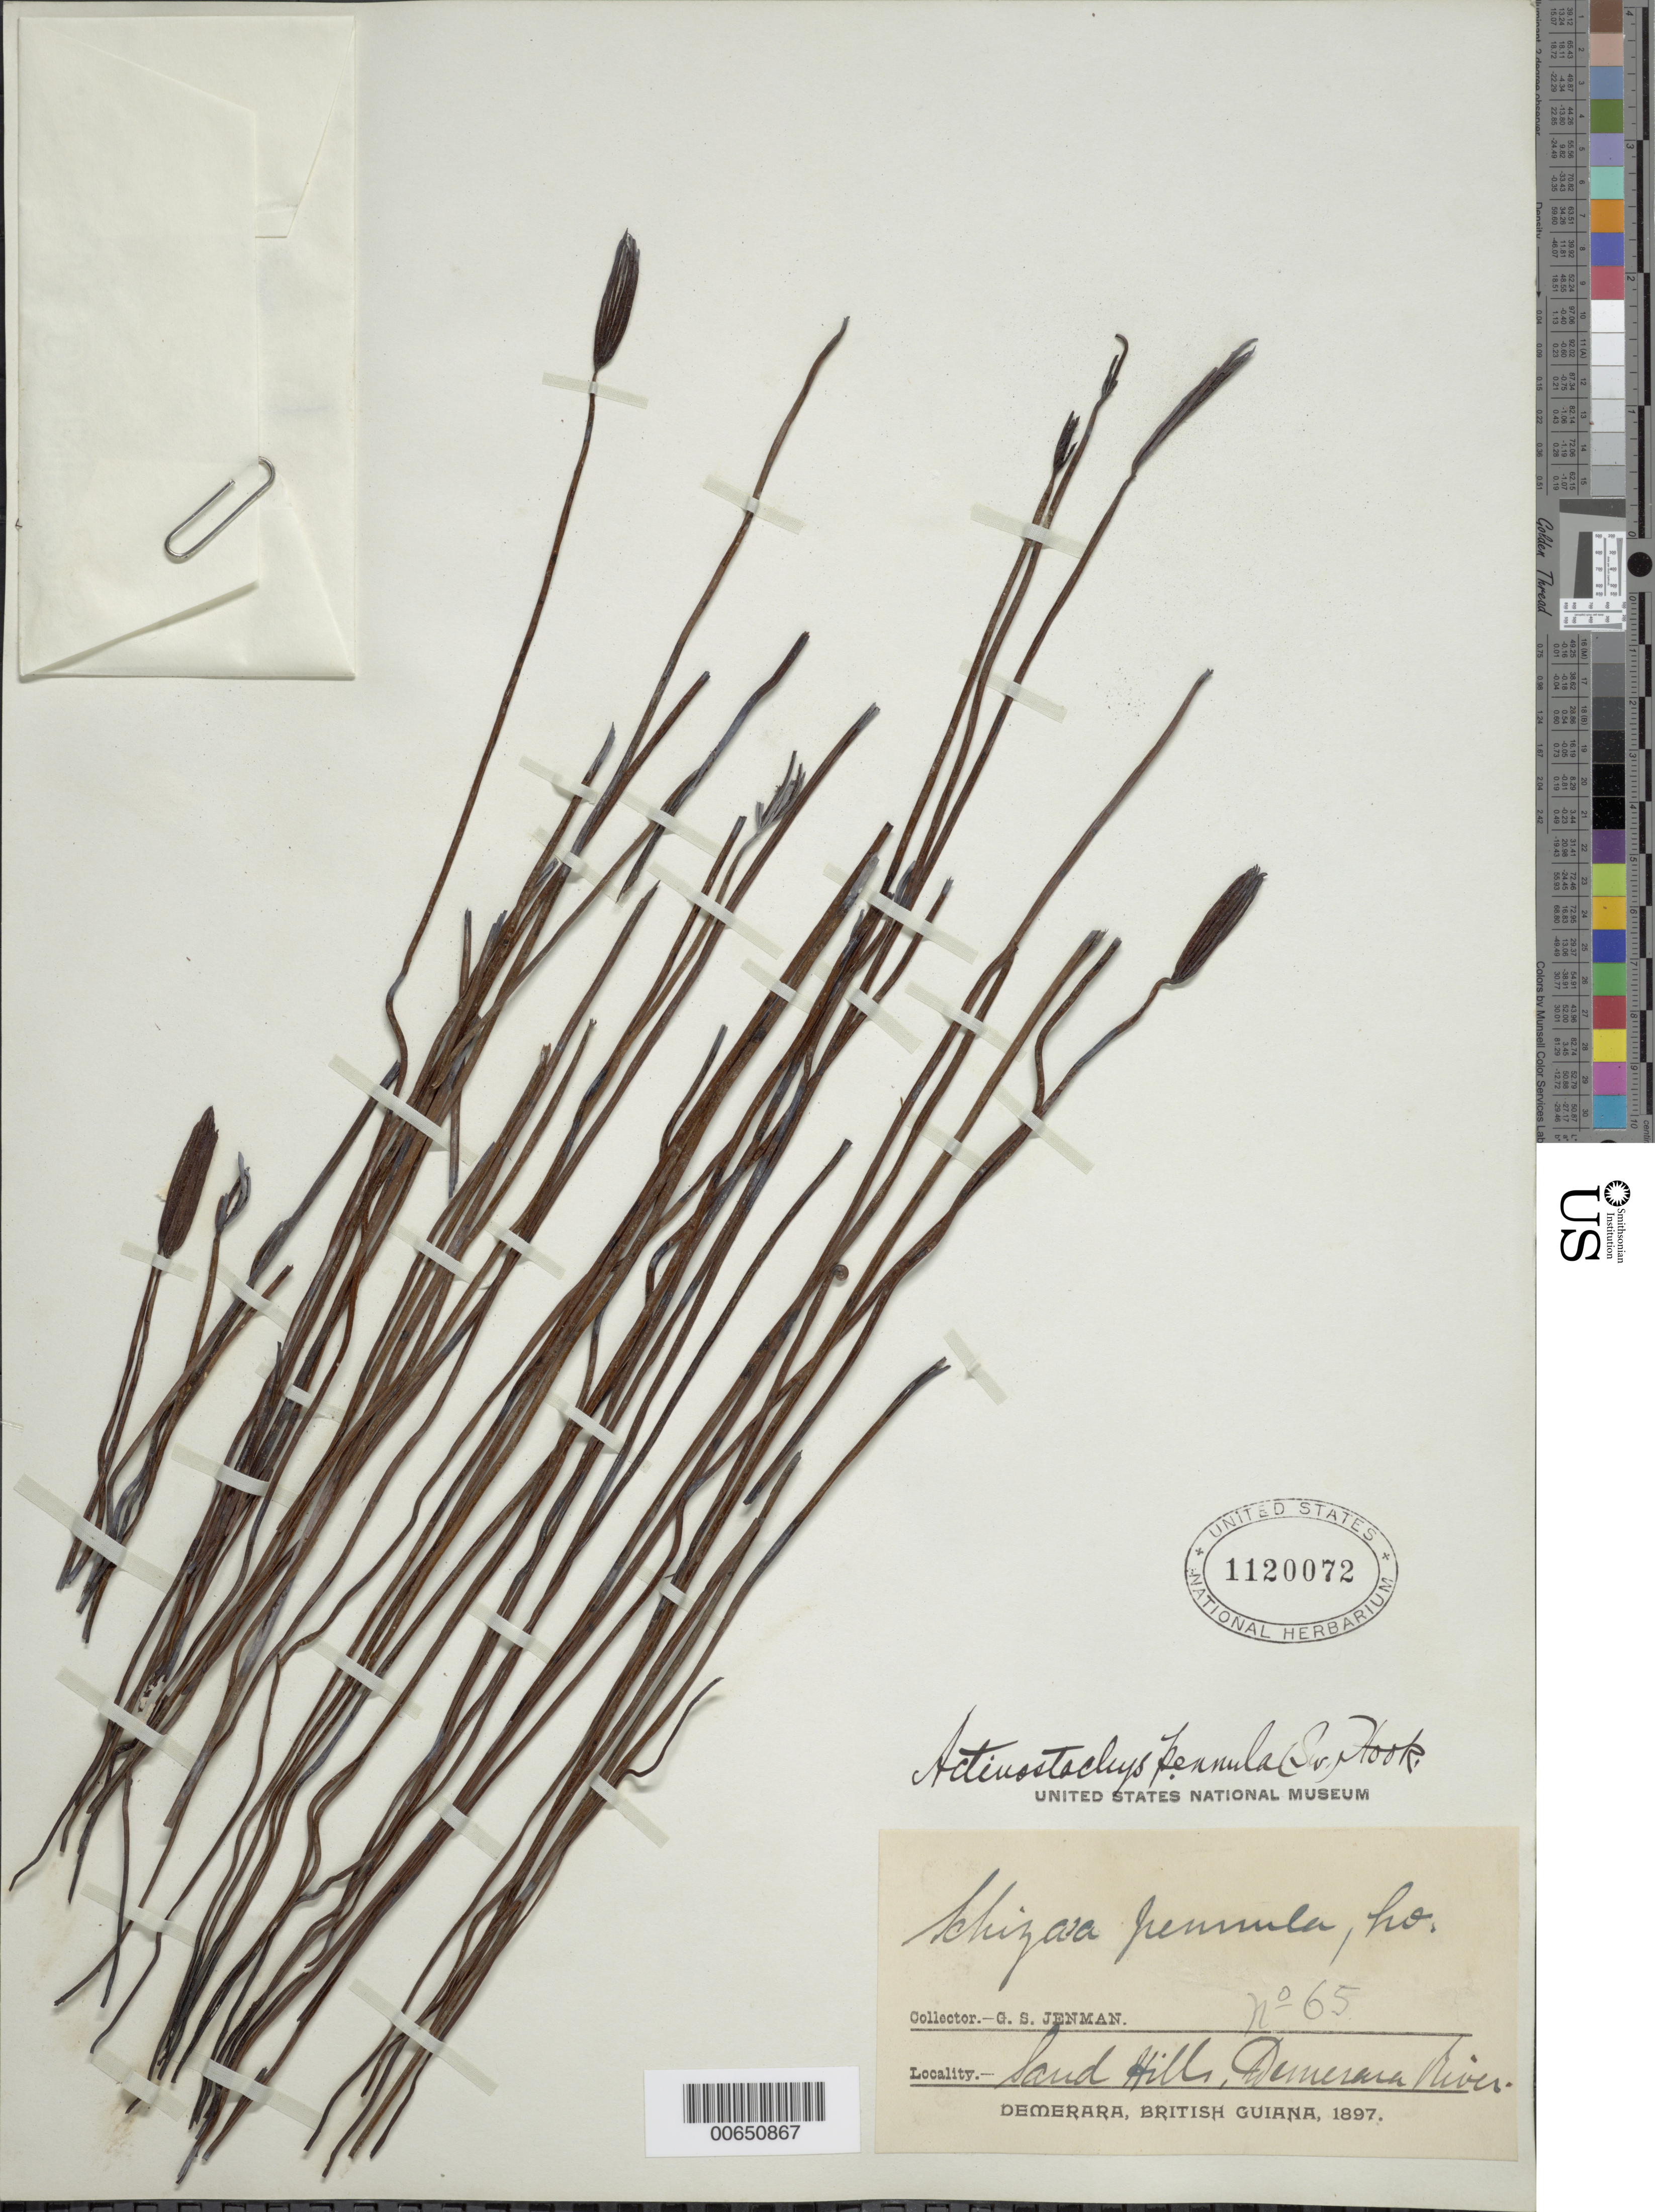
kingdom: Plantae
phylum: Tracheophyta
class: Polypodiopsida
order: Schizaeales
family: Schizaeaceae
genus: Actinostachys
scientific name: Actinostachys pennula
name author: (Sw.) Hook.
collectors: G. S. Jenman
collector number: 65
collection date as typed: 1897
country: Guyana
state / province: Demerara-Mahaica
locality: Sand Hills, Demerara River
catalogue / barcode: US 1120072